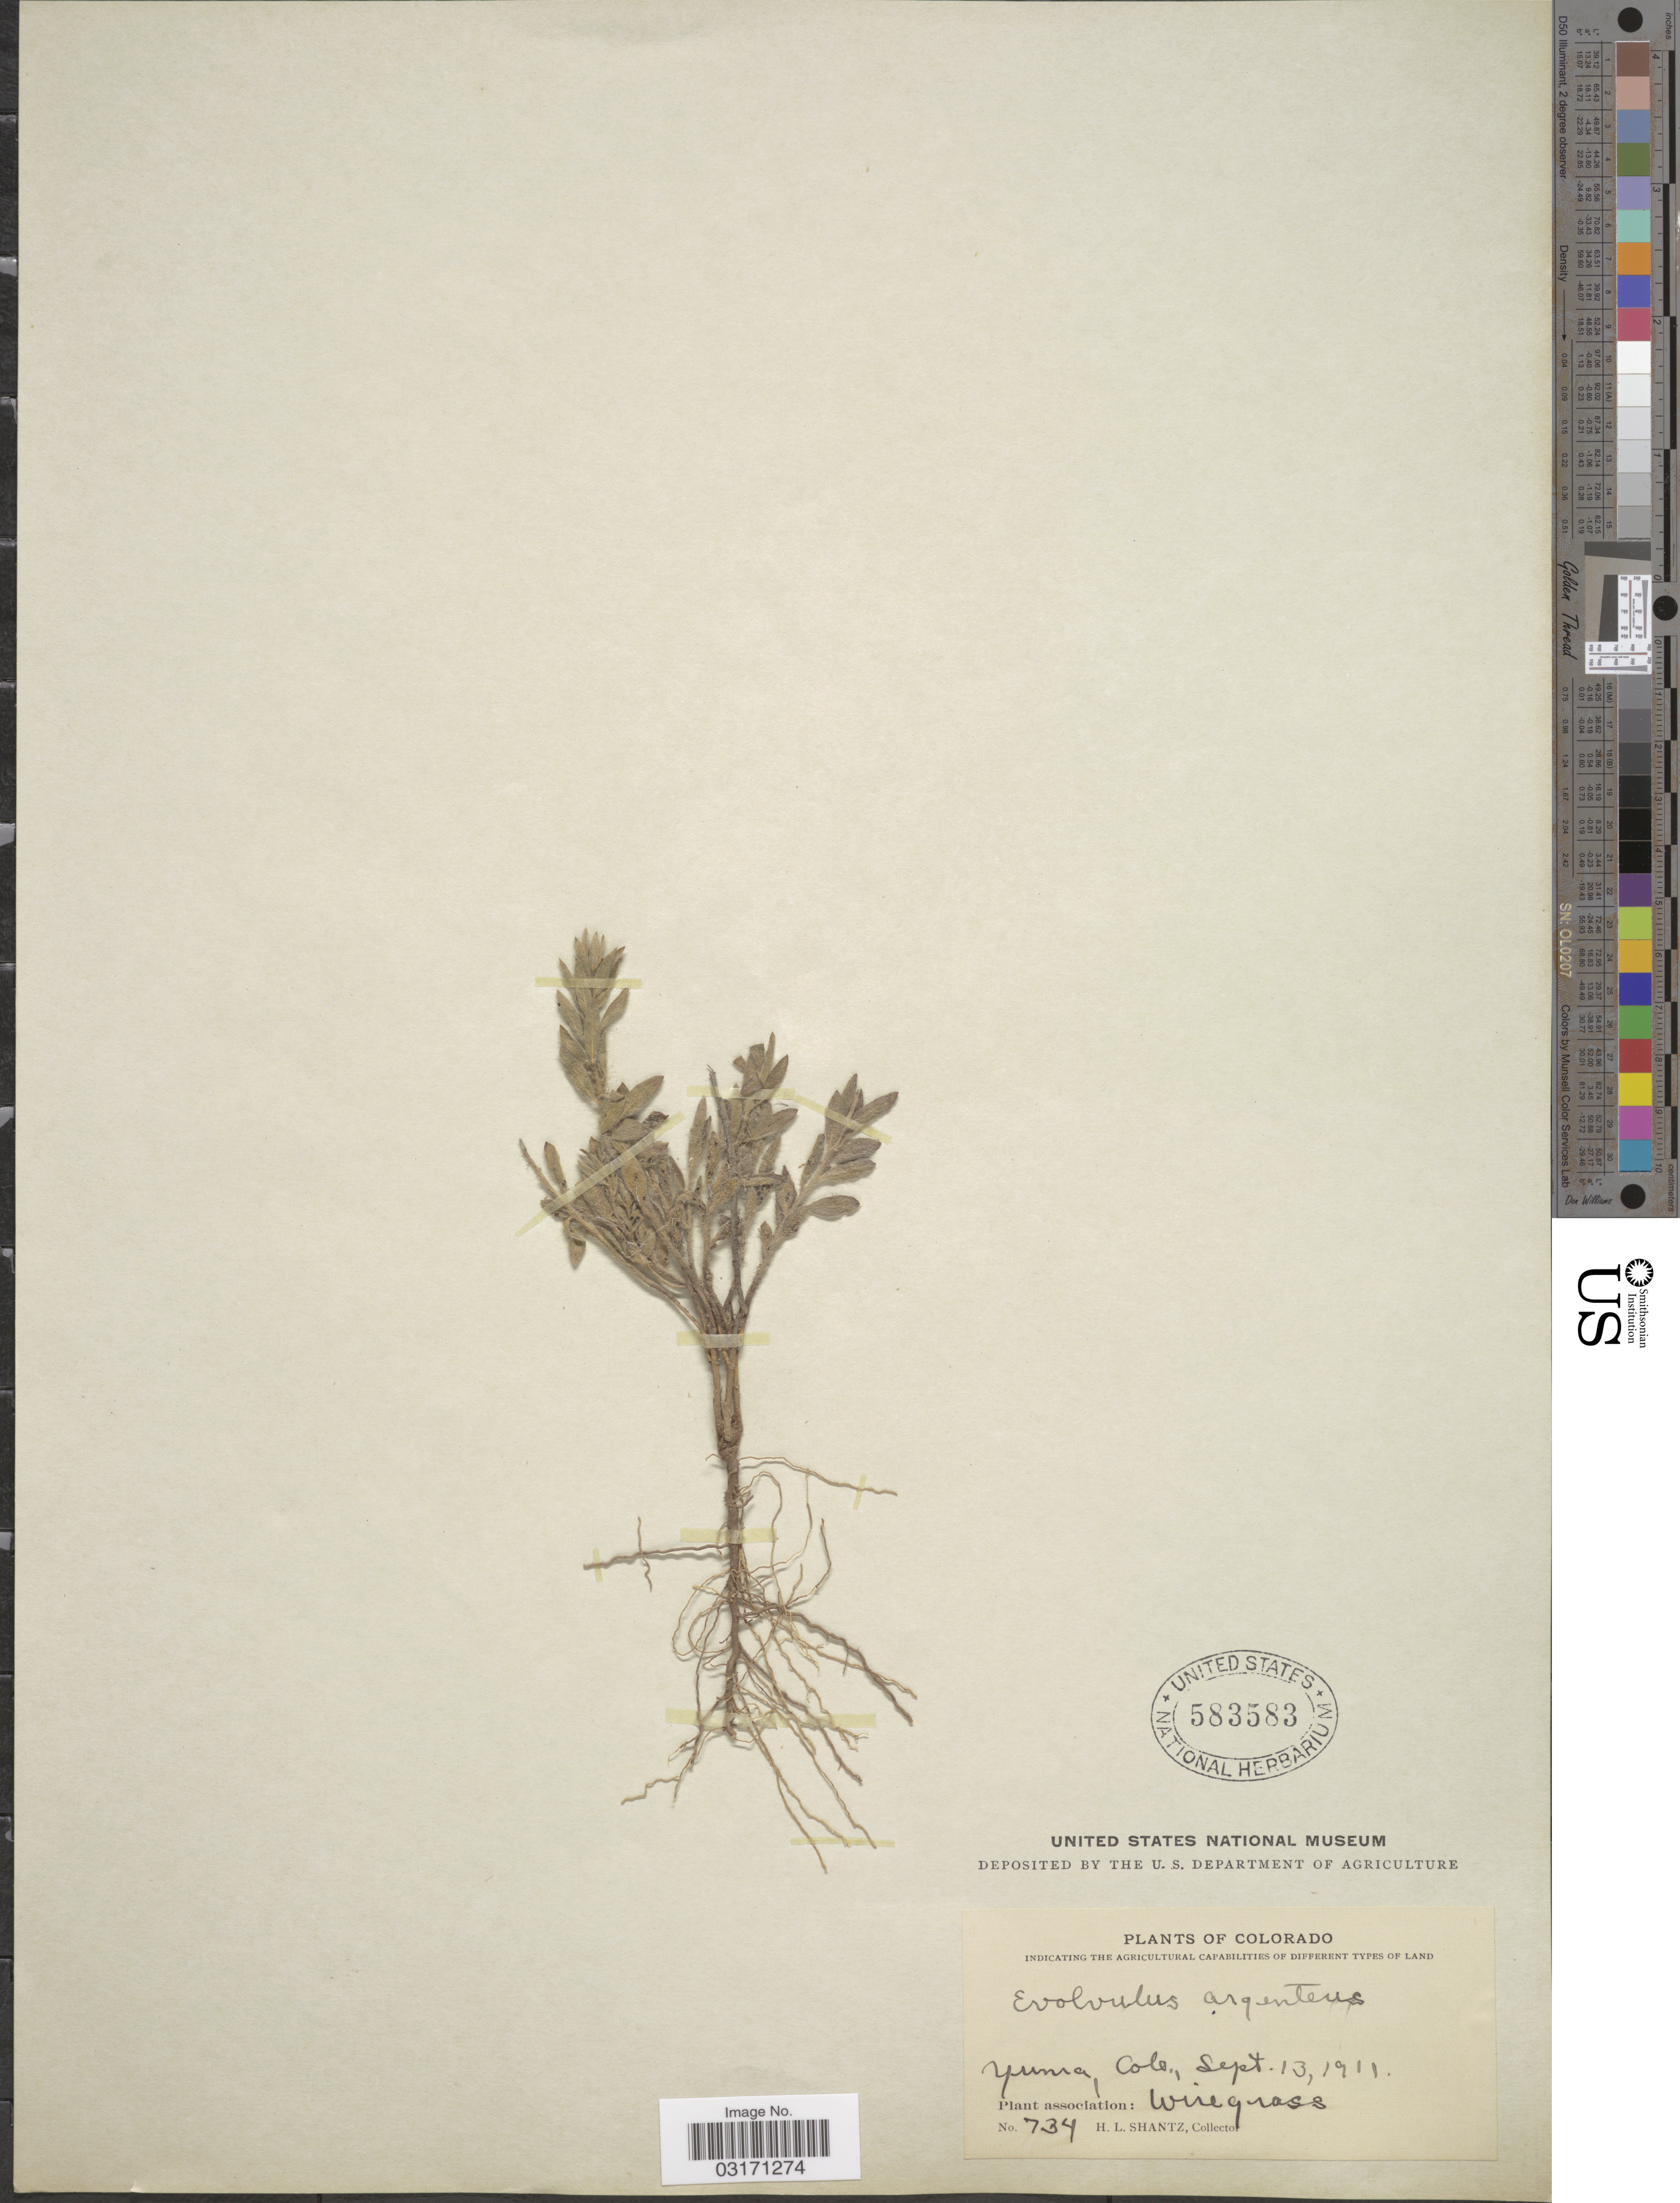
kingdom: Plantae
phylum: Tracheophyta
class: Magnoliopsida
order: Solanales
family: Convolvulaceae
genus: Evolvulus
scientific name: Evolvulus argenteus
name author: R. Br.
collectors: H. Shantz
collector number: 734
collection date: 1911-09-13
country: United States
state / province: Colorado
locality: Yuma.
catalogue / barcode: US 583583